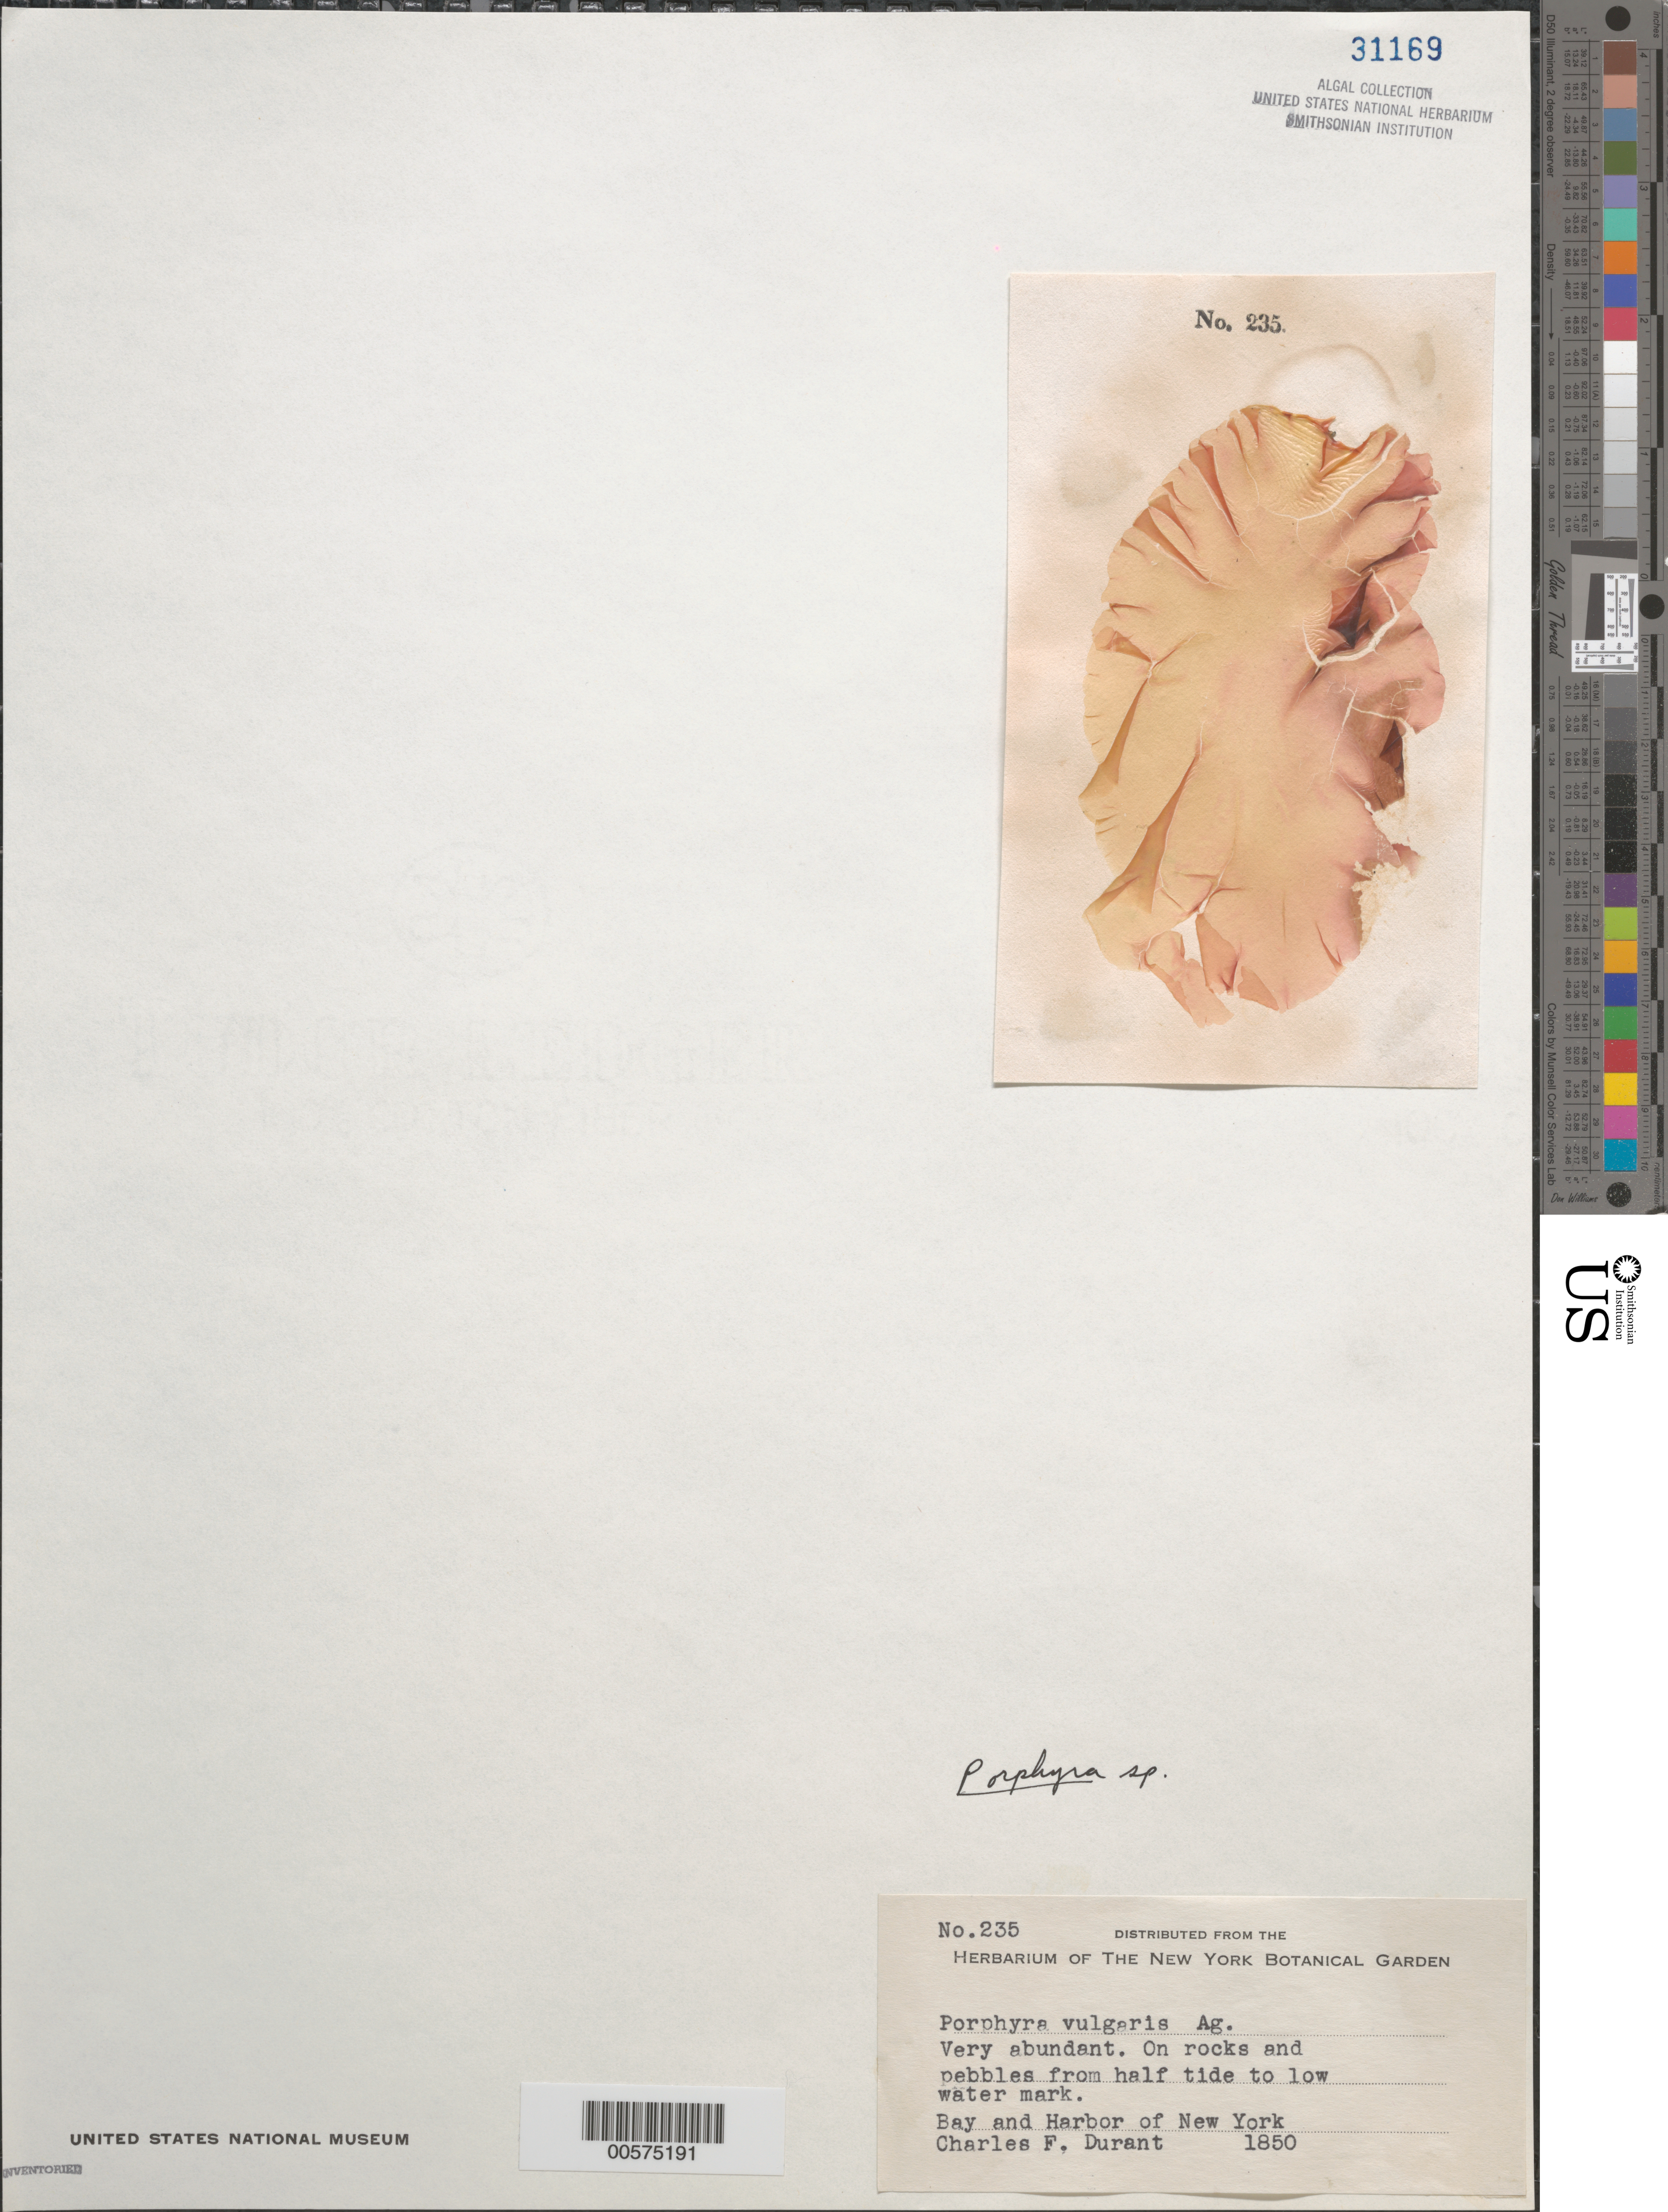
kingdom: Plantae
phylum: Rhodophyta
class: Bangiophyceae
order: Bangiales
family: Bangiaceae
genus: Porphyra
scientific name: Porphyra sp.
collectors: C. Durant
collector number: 235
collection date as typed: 1850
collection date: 1850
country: United States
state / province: New York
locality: New York Bay and New York Harbor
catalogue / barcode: US 31169